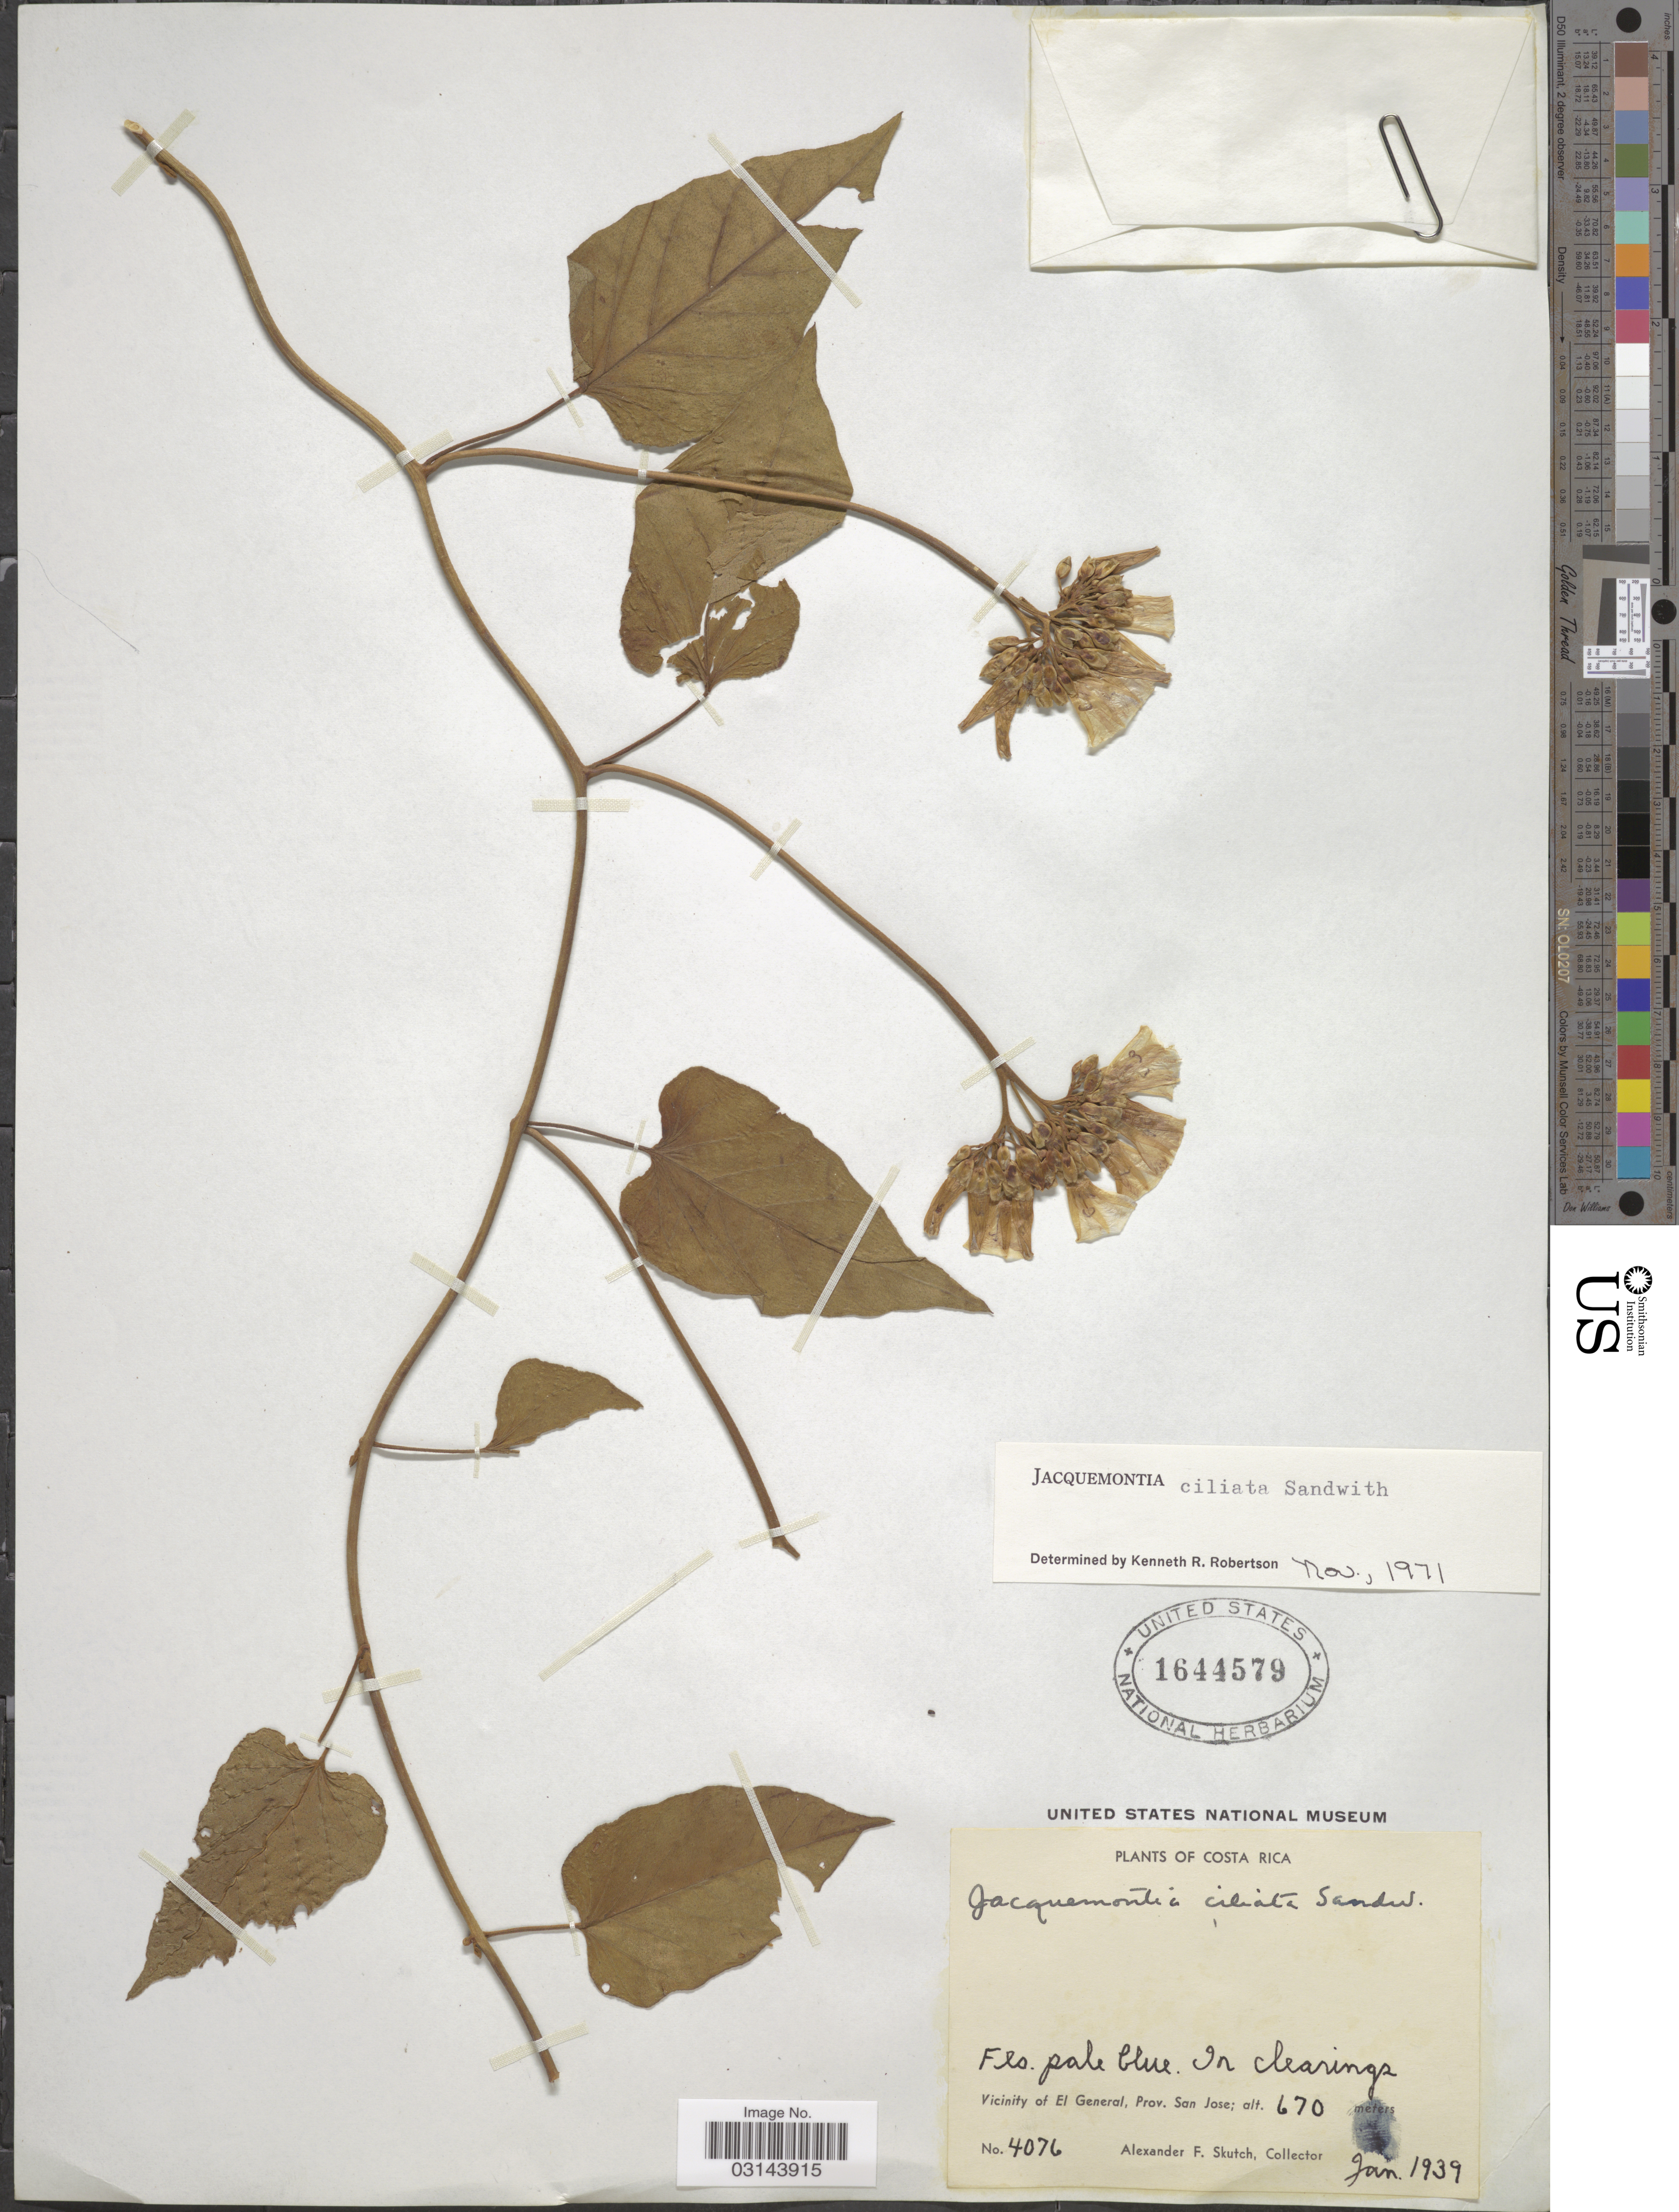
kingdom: Plantae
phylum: Tracheophyta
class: Magnoliopsida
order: Solanales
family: Convolvulaceae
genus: Jacquemontia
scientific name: Jacquemontia ciliata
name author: Sandwith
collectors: A. F. Skutch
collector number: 4076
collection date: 1939-01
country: Costa Rica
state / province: San José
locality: Vicinity of El General, Prov. San Jose.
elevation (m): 670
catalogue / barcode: US 1644579